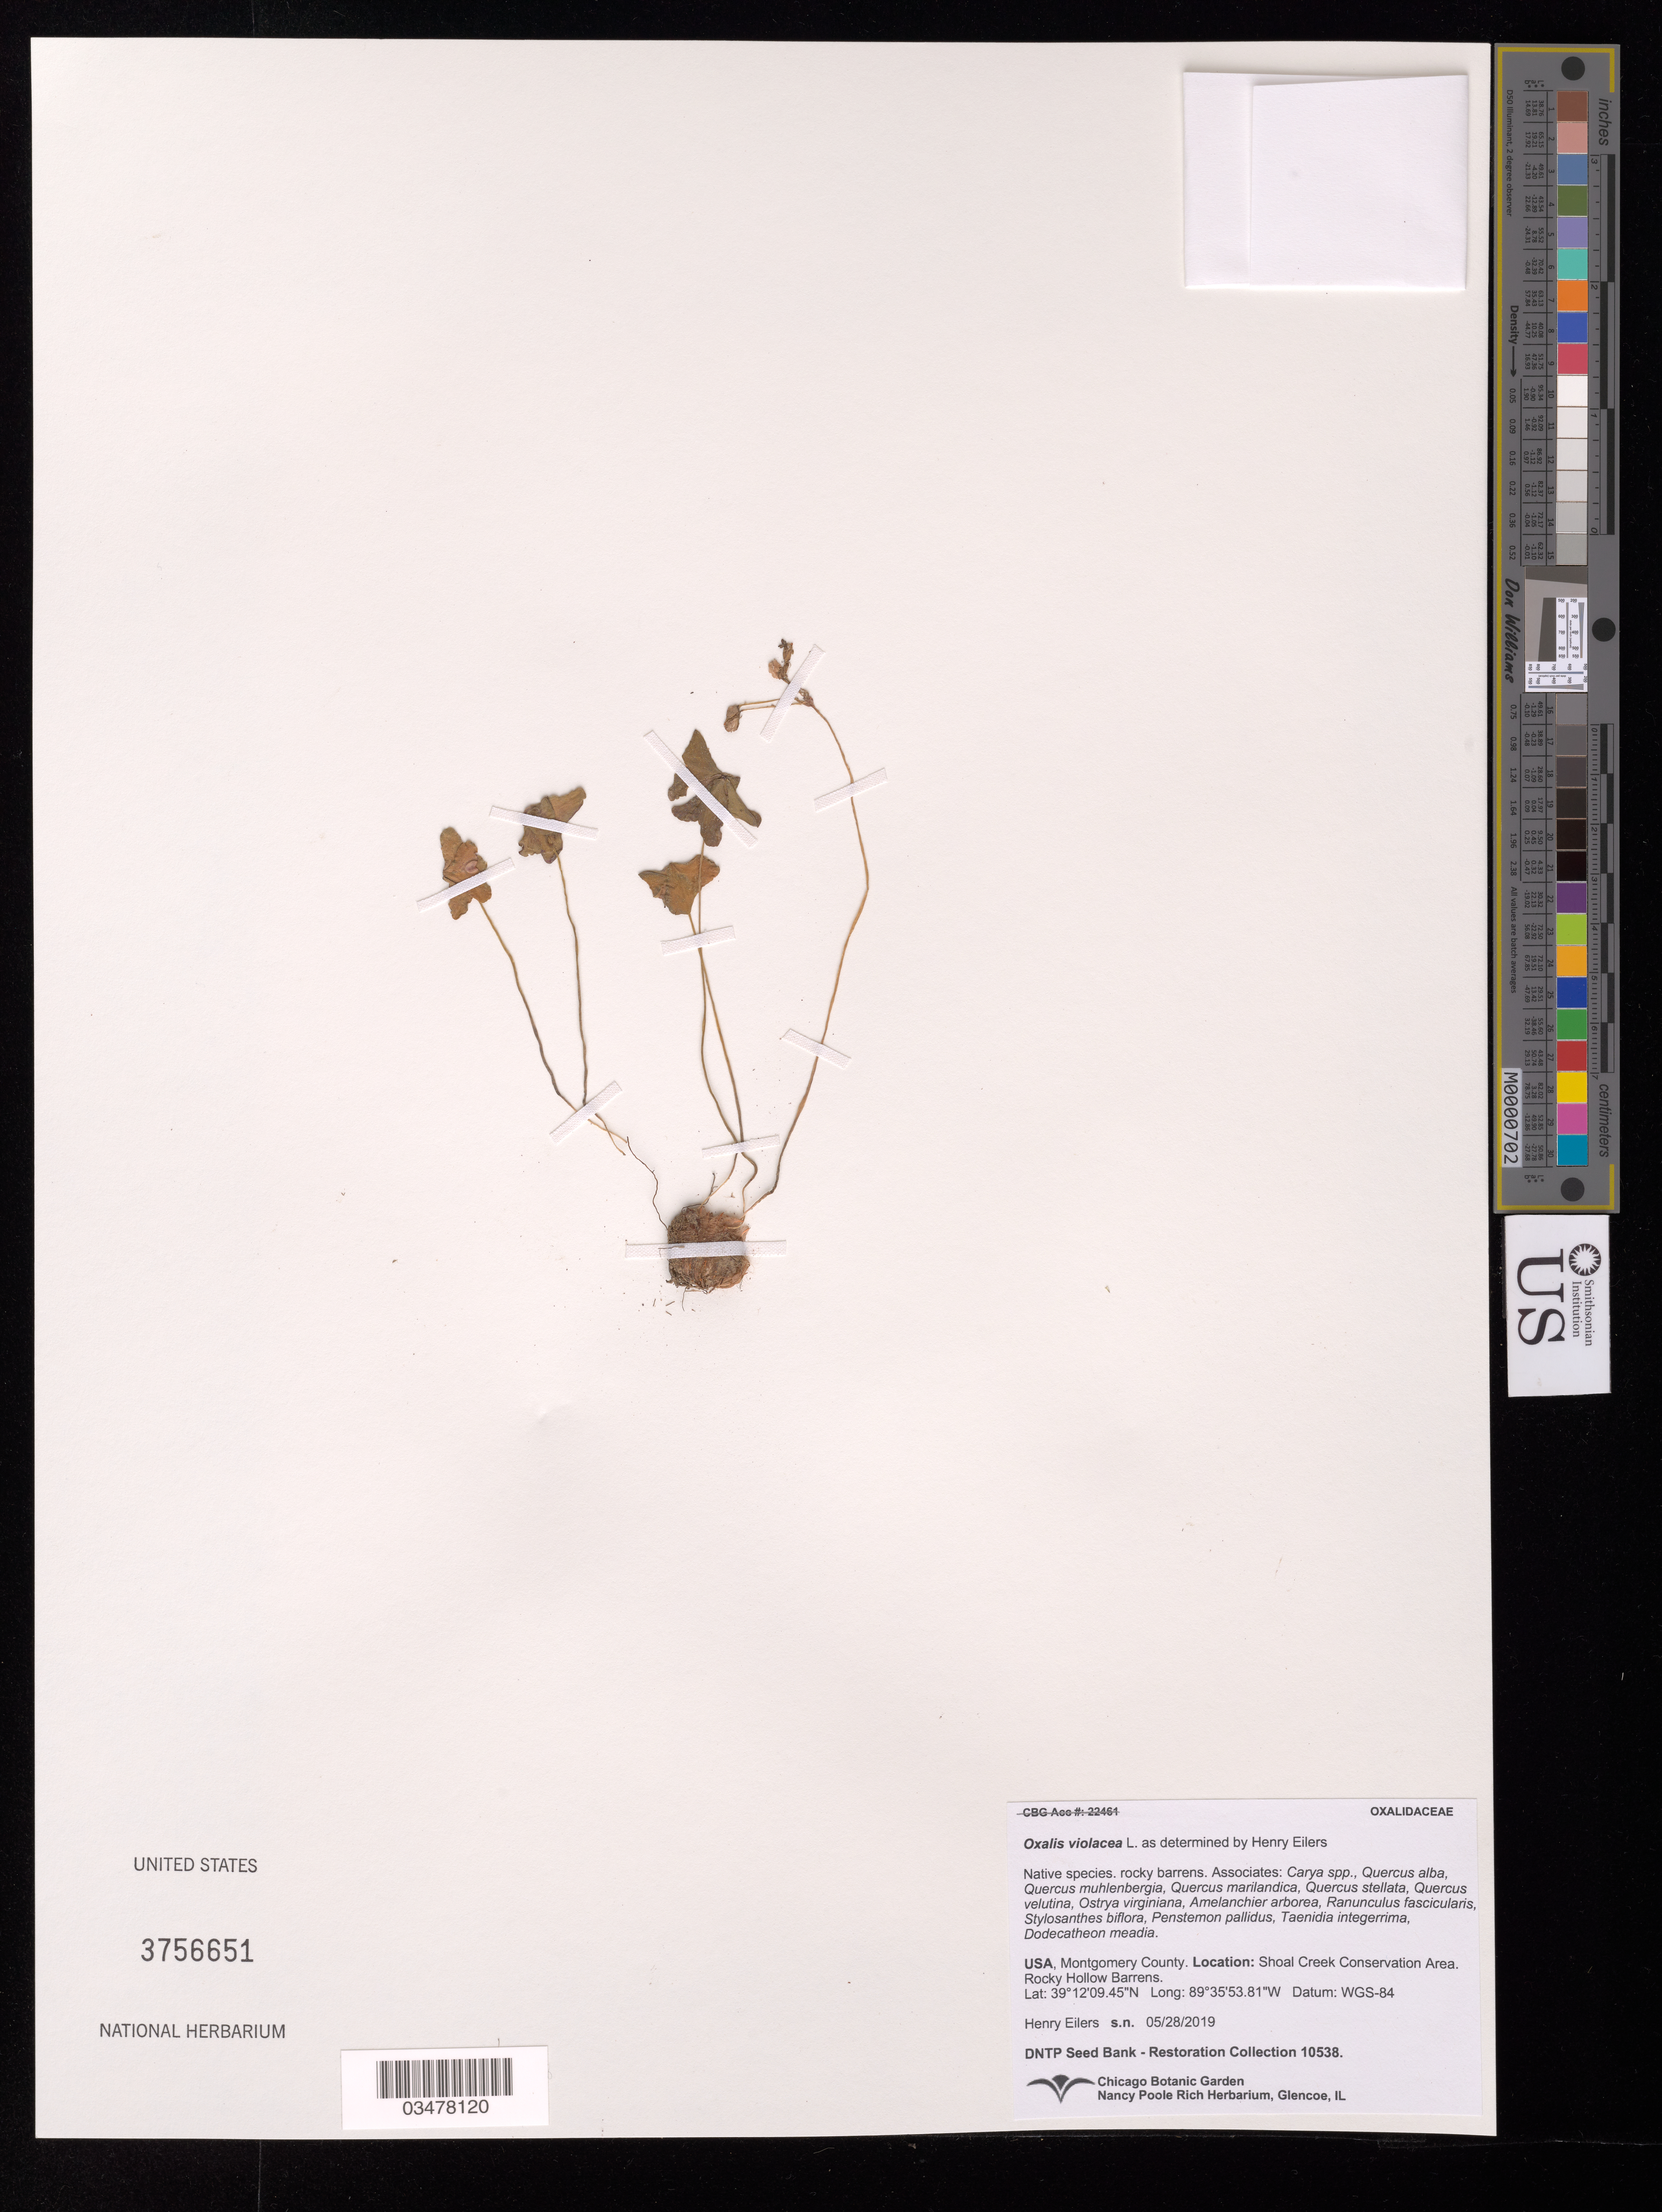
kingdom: Plantae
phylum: Tracheophyta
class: Magnoliopsida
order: Oxalidales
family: Oxalidaceae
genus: Oxalis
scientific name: Oxalis violacea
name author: L.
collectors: H. Eilers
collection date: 2019-05-28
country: United States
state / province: Illinois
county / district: Montgomery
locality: Shoal Creek Conservation Area, Rocky Hollow Barrens.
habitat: Carya barrens. With Carya sp., Quercus alba, Ostrya virginiana, etc.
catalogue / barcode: US 3756651